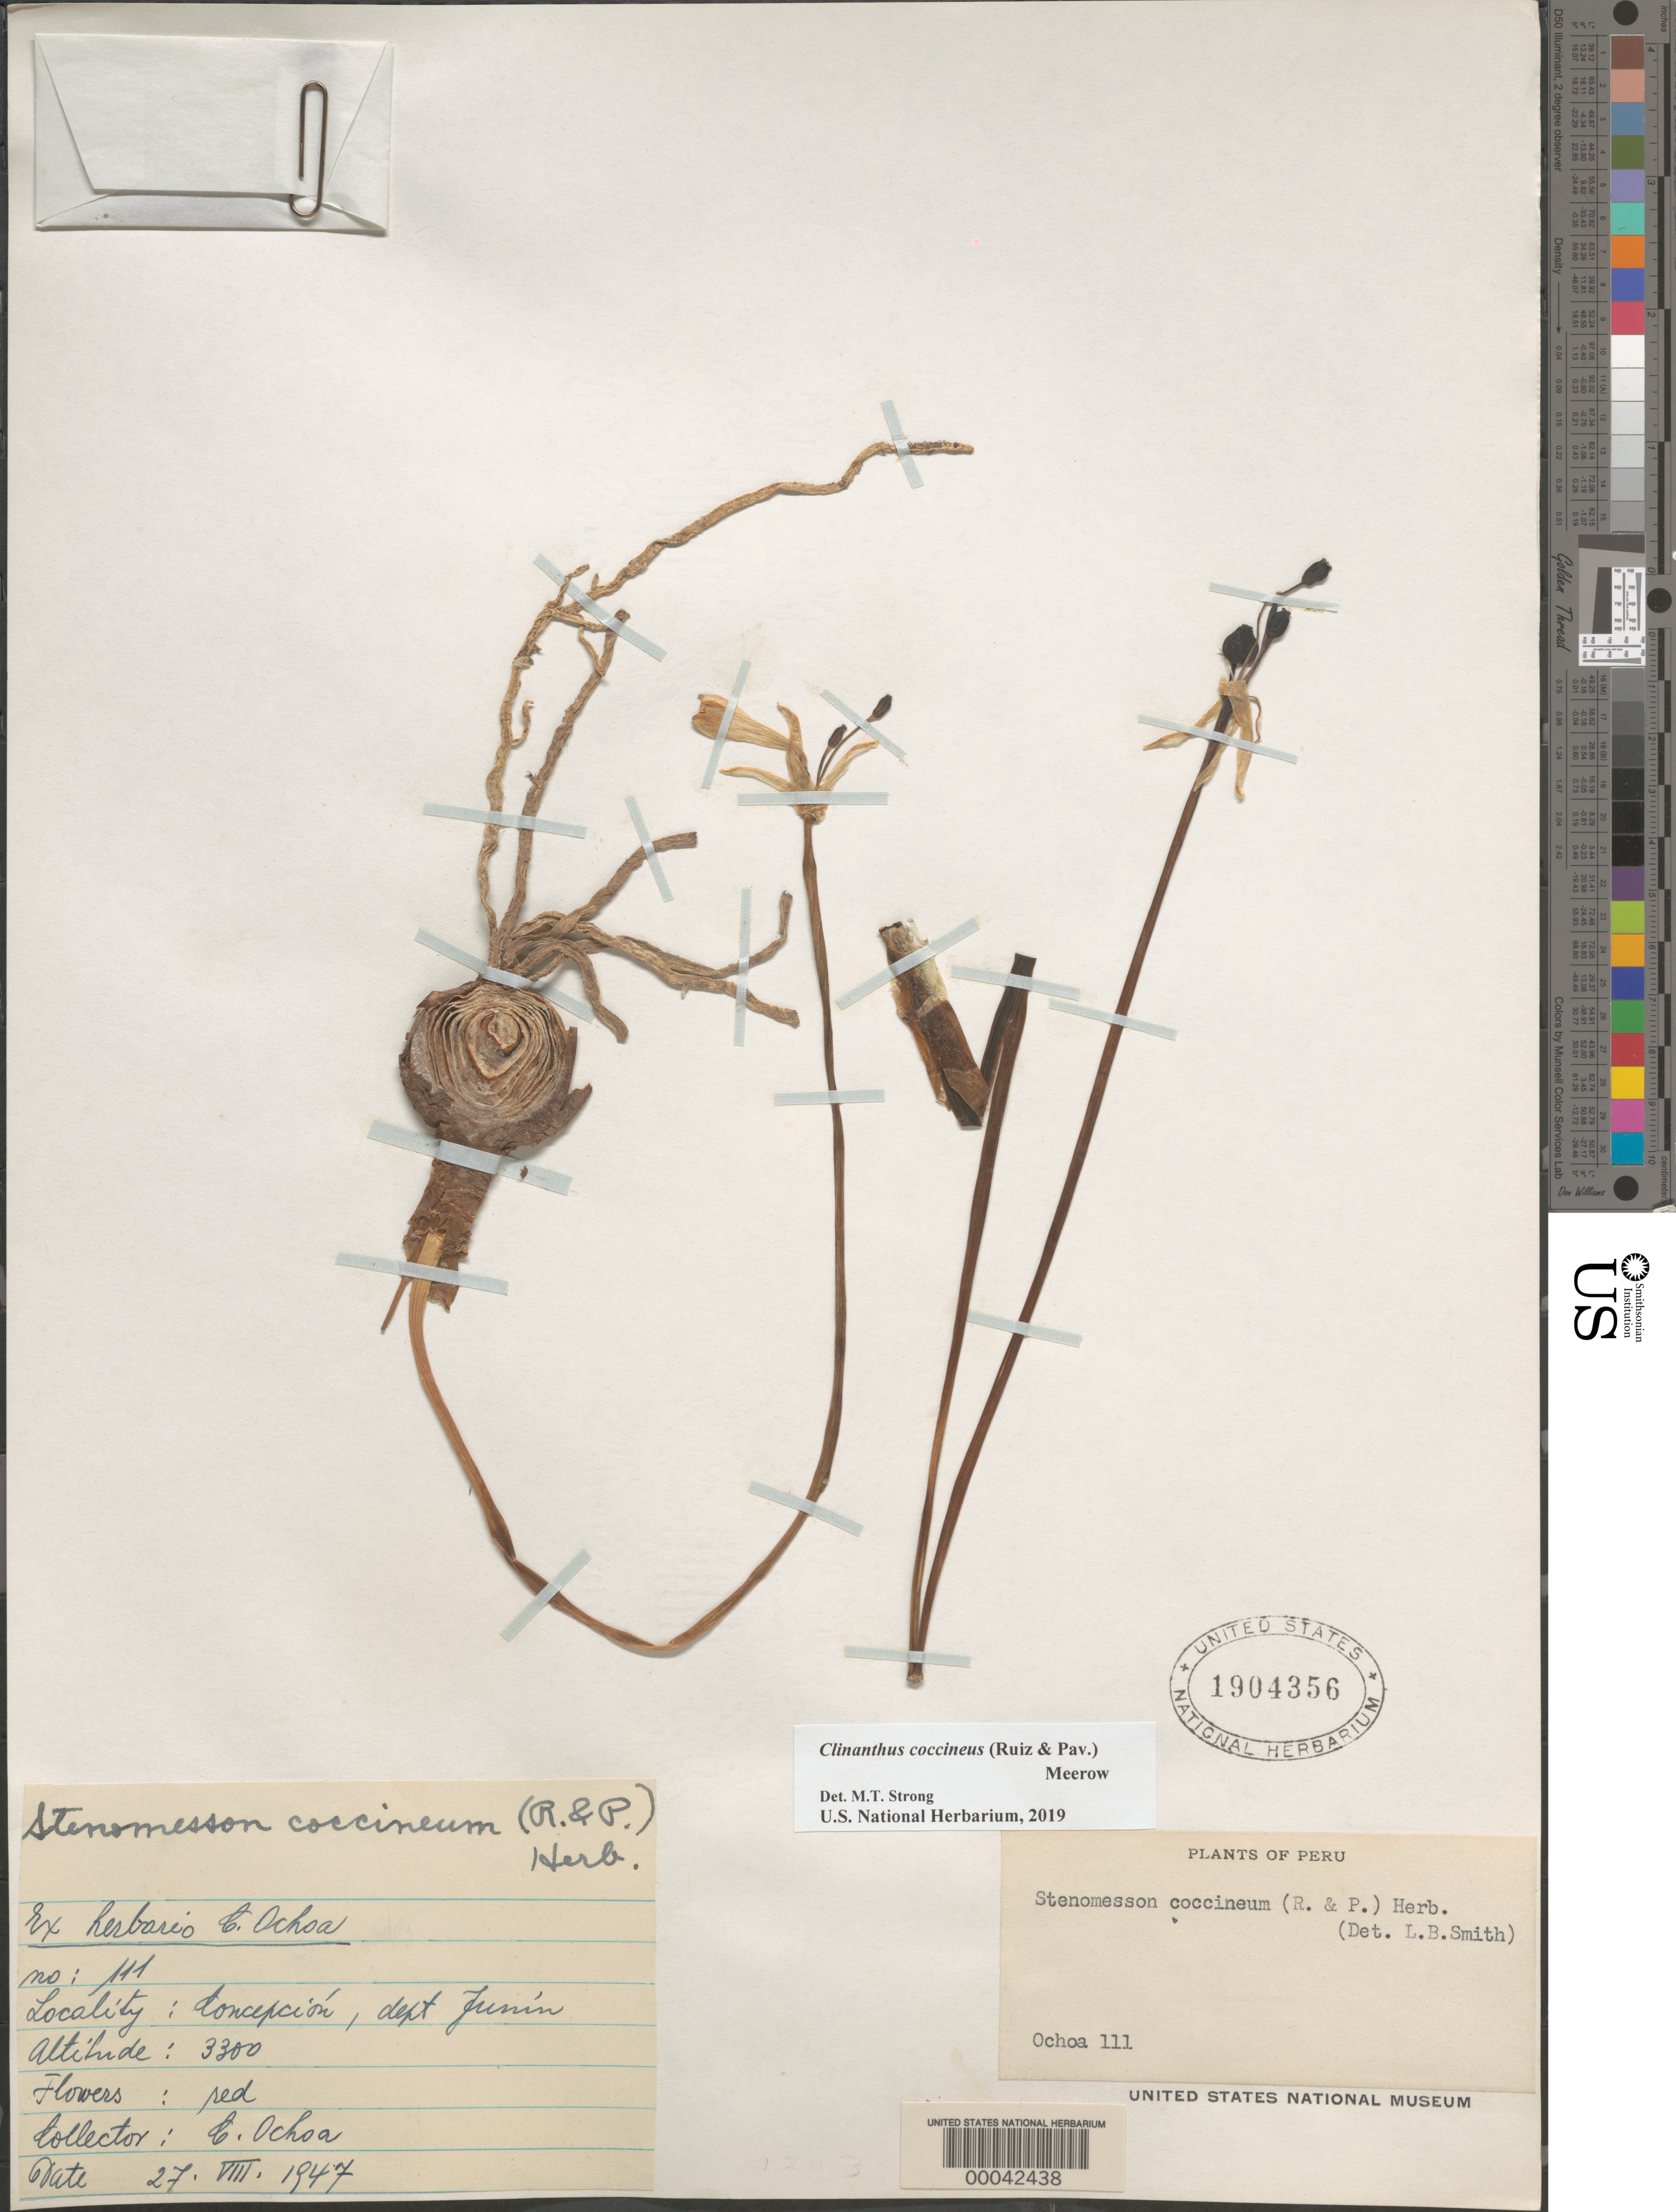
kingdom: Plantae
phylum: Tracheophyta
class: Liliopsida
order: Asparagales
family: Amaryllidaceae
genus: Clinanthus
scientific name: Clinanthus coccineus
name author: (Ruiz & Pav.) Meerow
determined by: Strong, Mark T., (BOT), Smithsonian Institution - National Museum of Natural History (UNITED STATES)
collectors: C. M. Ochoa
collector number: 111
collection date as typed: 27 Aug 1947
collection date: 1947-08-27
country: Peru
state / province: Junín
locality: Doncexcion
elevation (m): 3300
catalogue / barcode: US 1904356